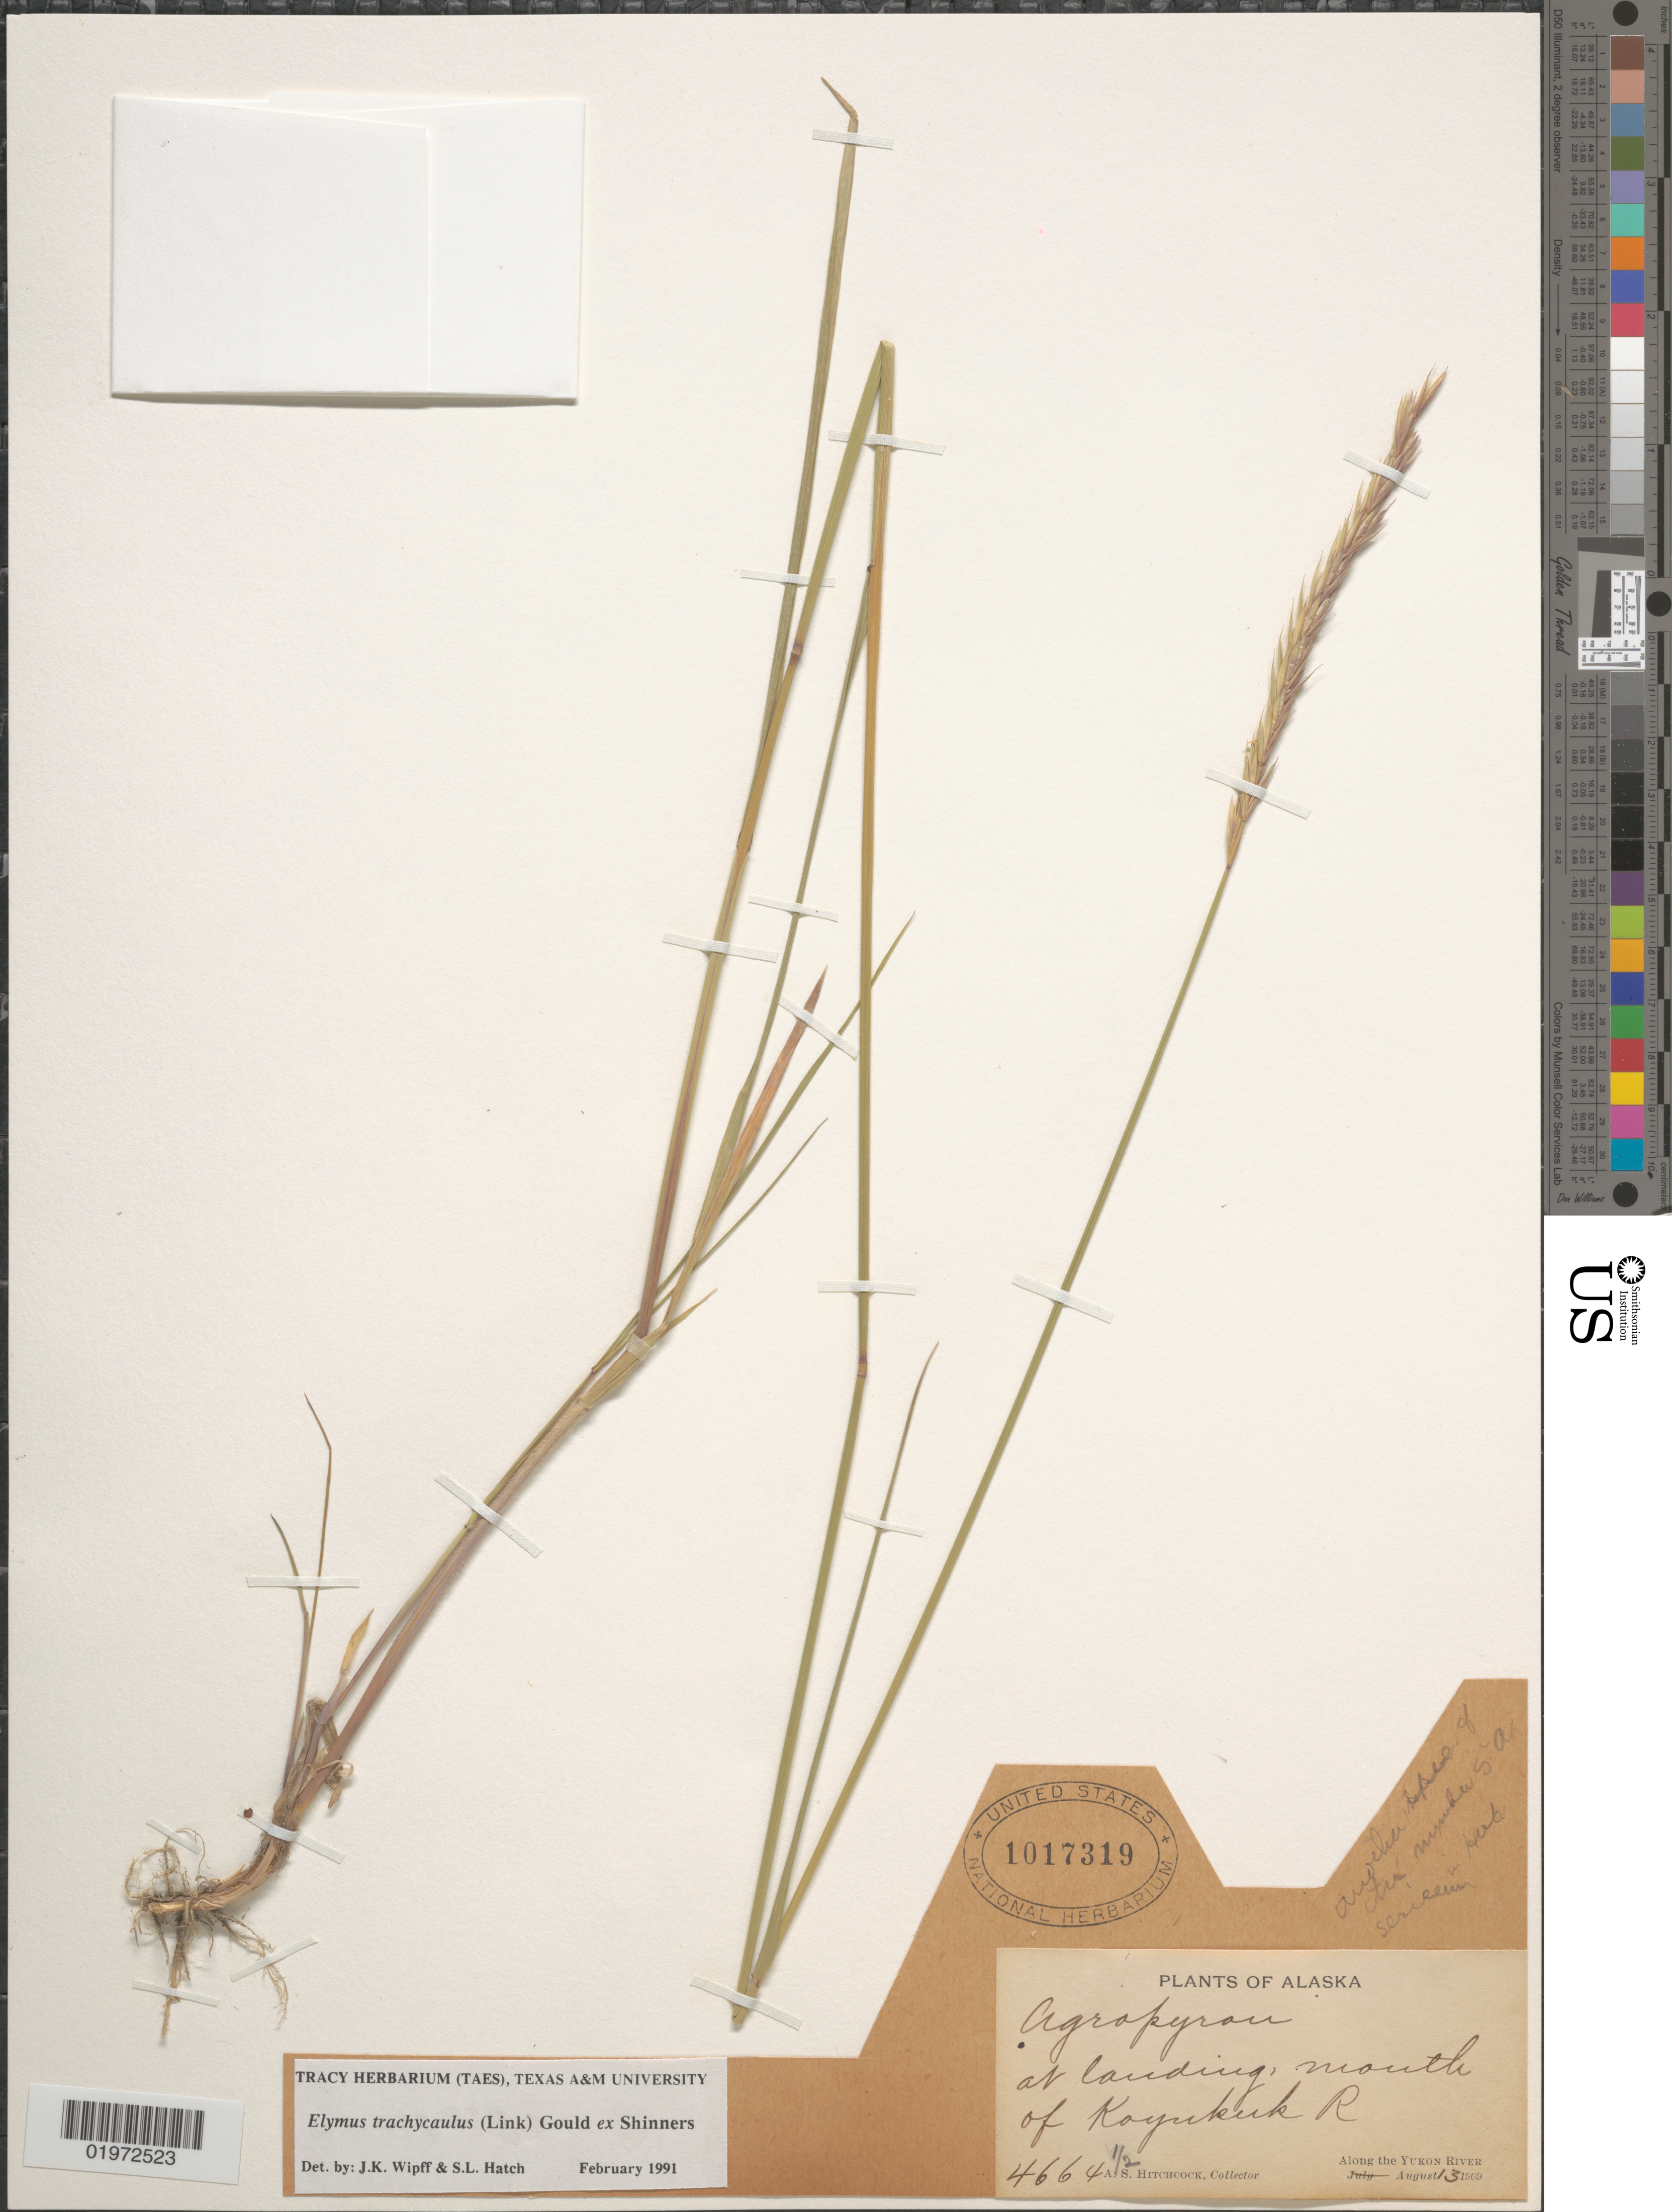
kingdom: Plantae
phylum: Tracheophyta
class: Liliopsida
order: Poales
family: Poaceae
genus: Elymus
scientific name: Elymus trachycaulus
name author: (Link) Gould ex Shinners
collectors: A. S. Hitchcock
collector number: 4664½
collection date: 1909-08-13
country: United States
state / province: Alaska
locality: At landing, mouth of Koyukuk R. Along the Yukon River.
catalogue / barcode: US 1017319